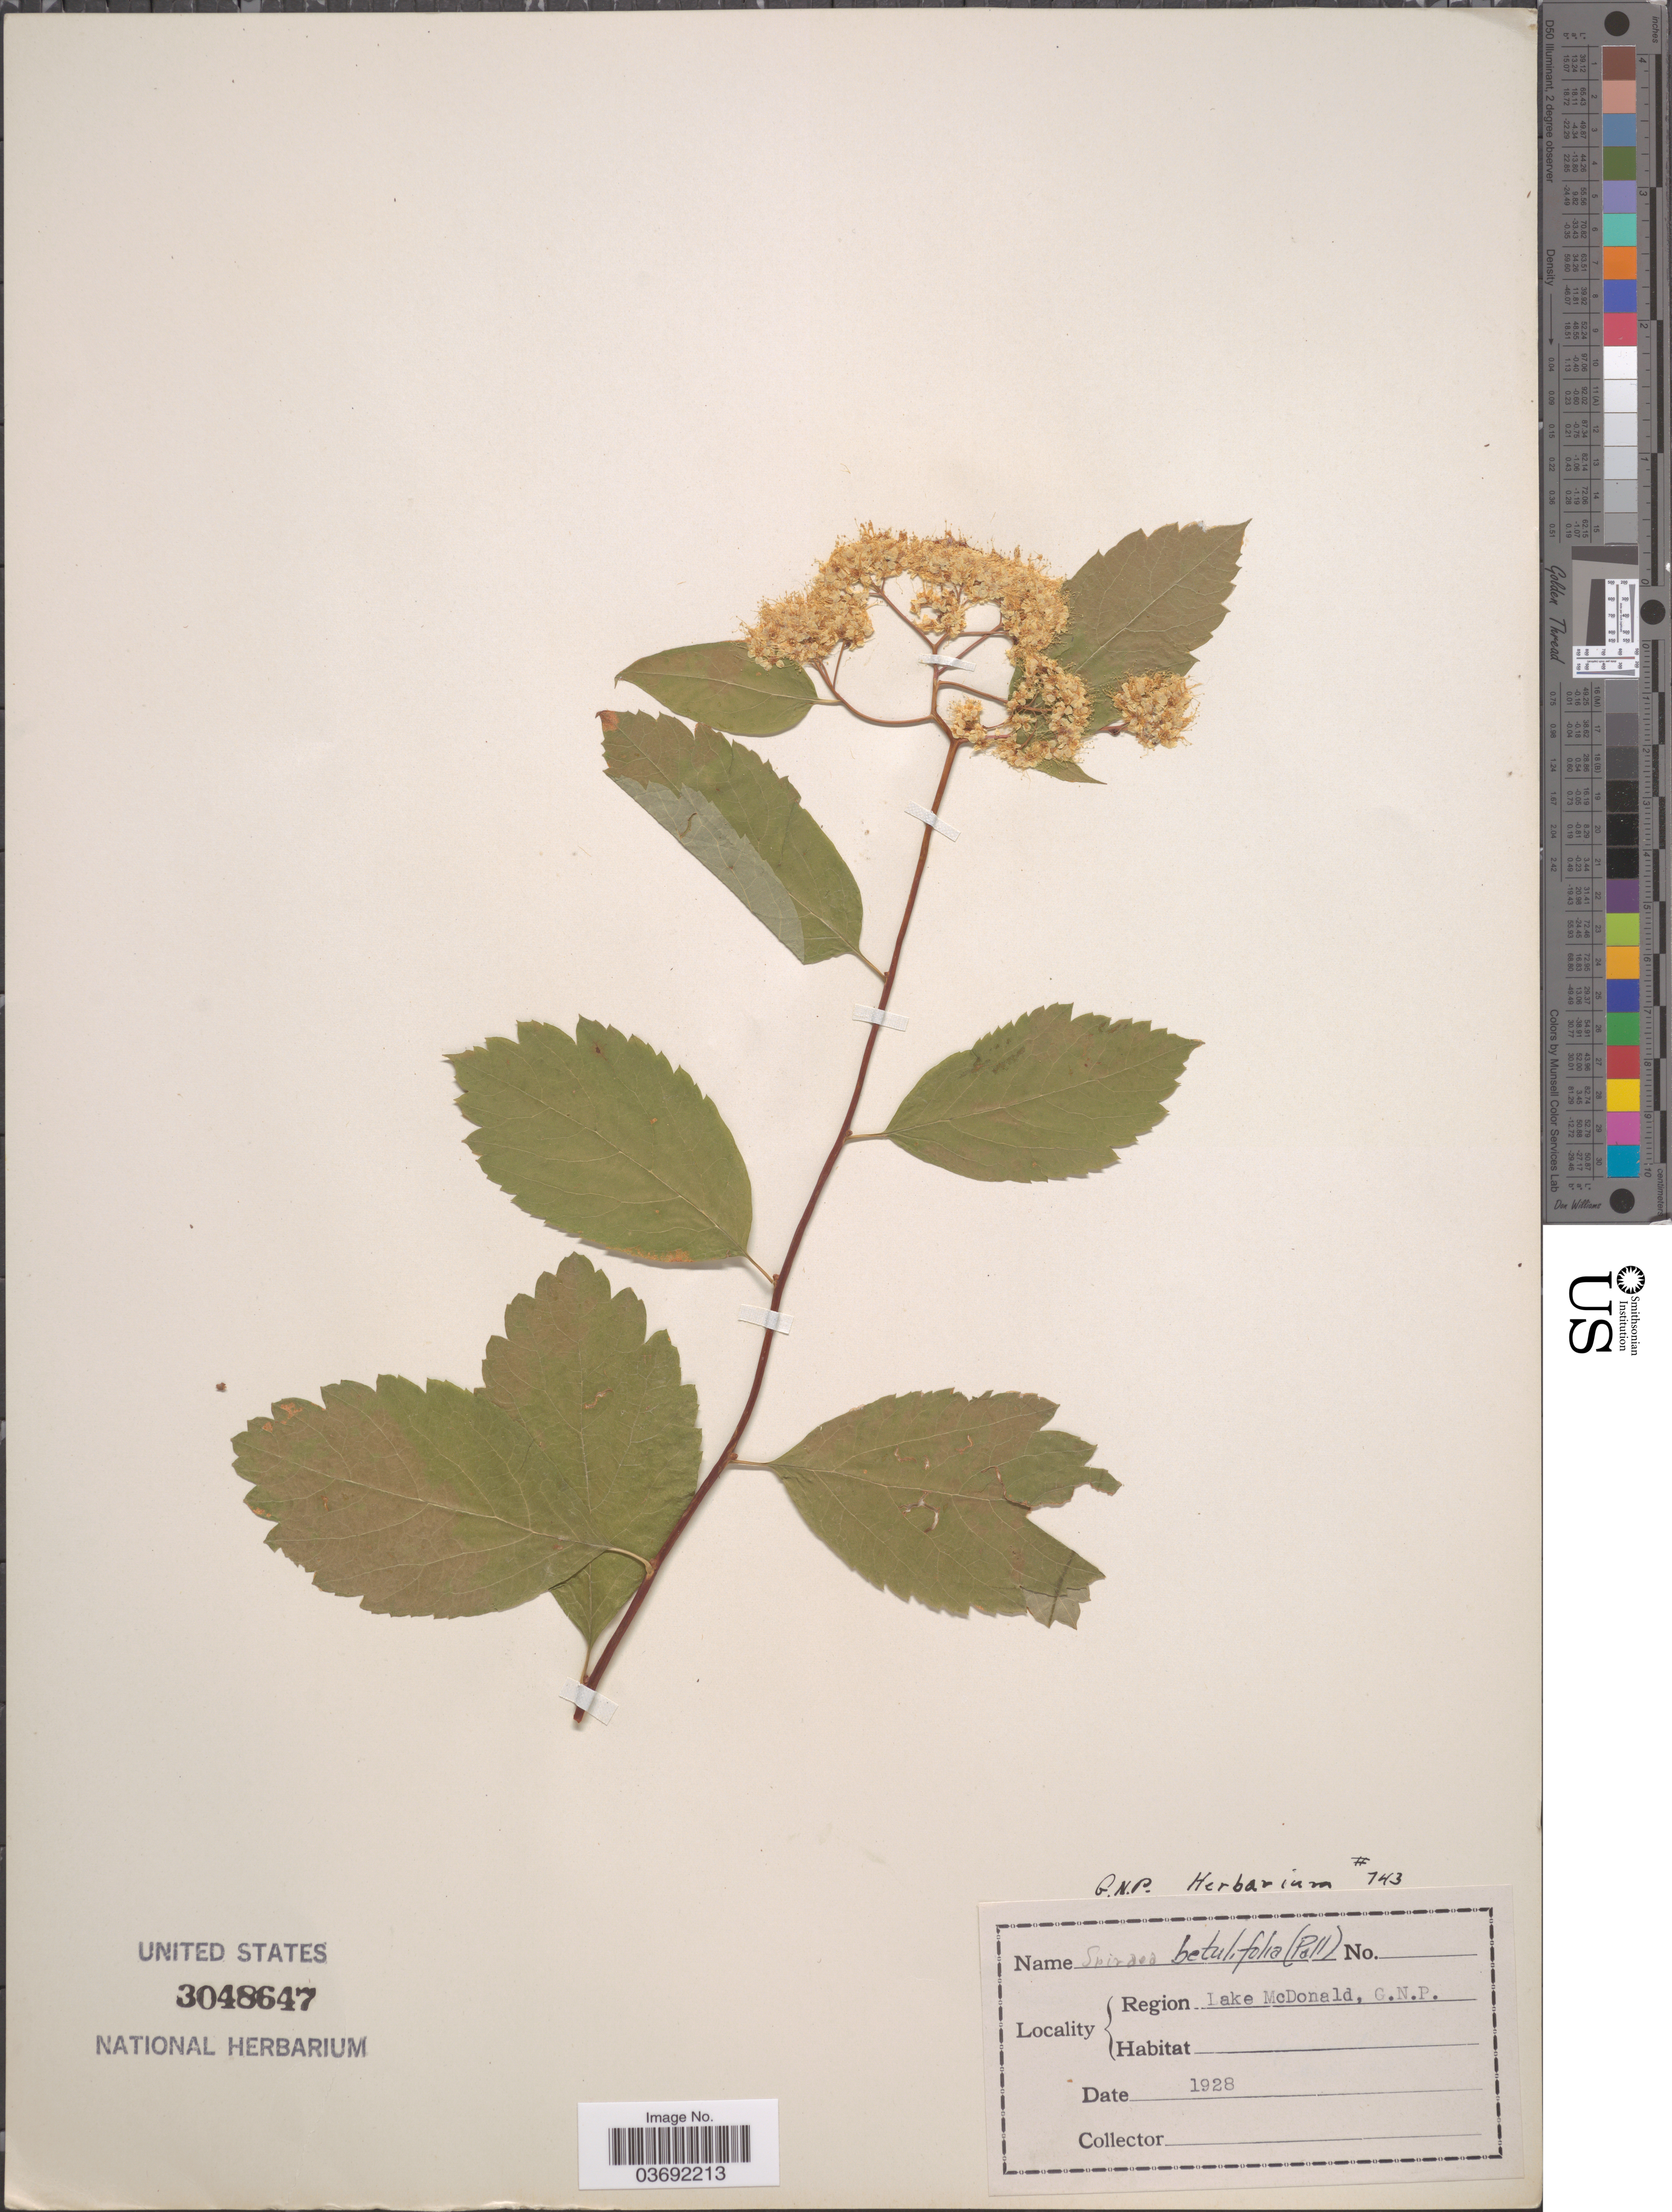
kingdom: Plantae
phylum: Tracheophyta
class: Magnoliopsida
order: Rosales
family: Rosaceae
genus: Spiraea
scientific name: Spiraea betulifolia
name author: Pall.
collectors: ex herb. G. N. P.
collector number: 143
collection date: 1928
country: United States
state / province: Montana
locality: Region Lake McDonald, G. N. P.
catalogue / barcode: US 3048647